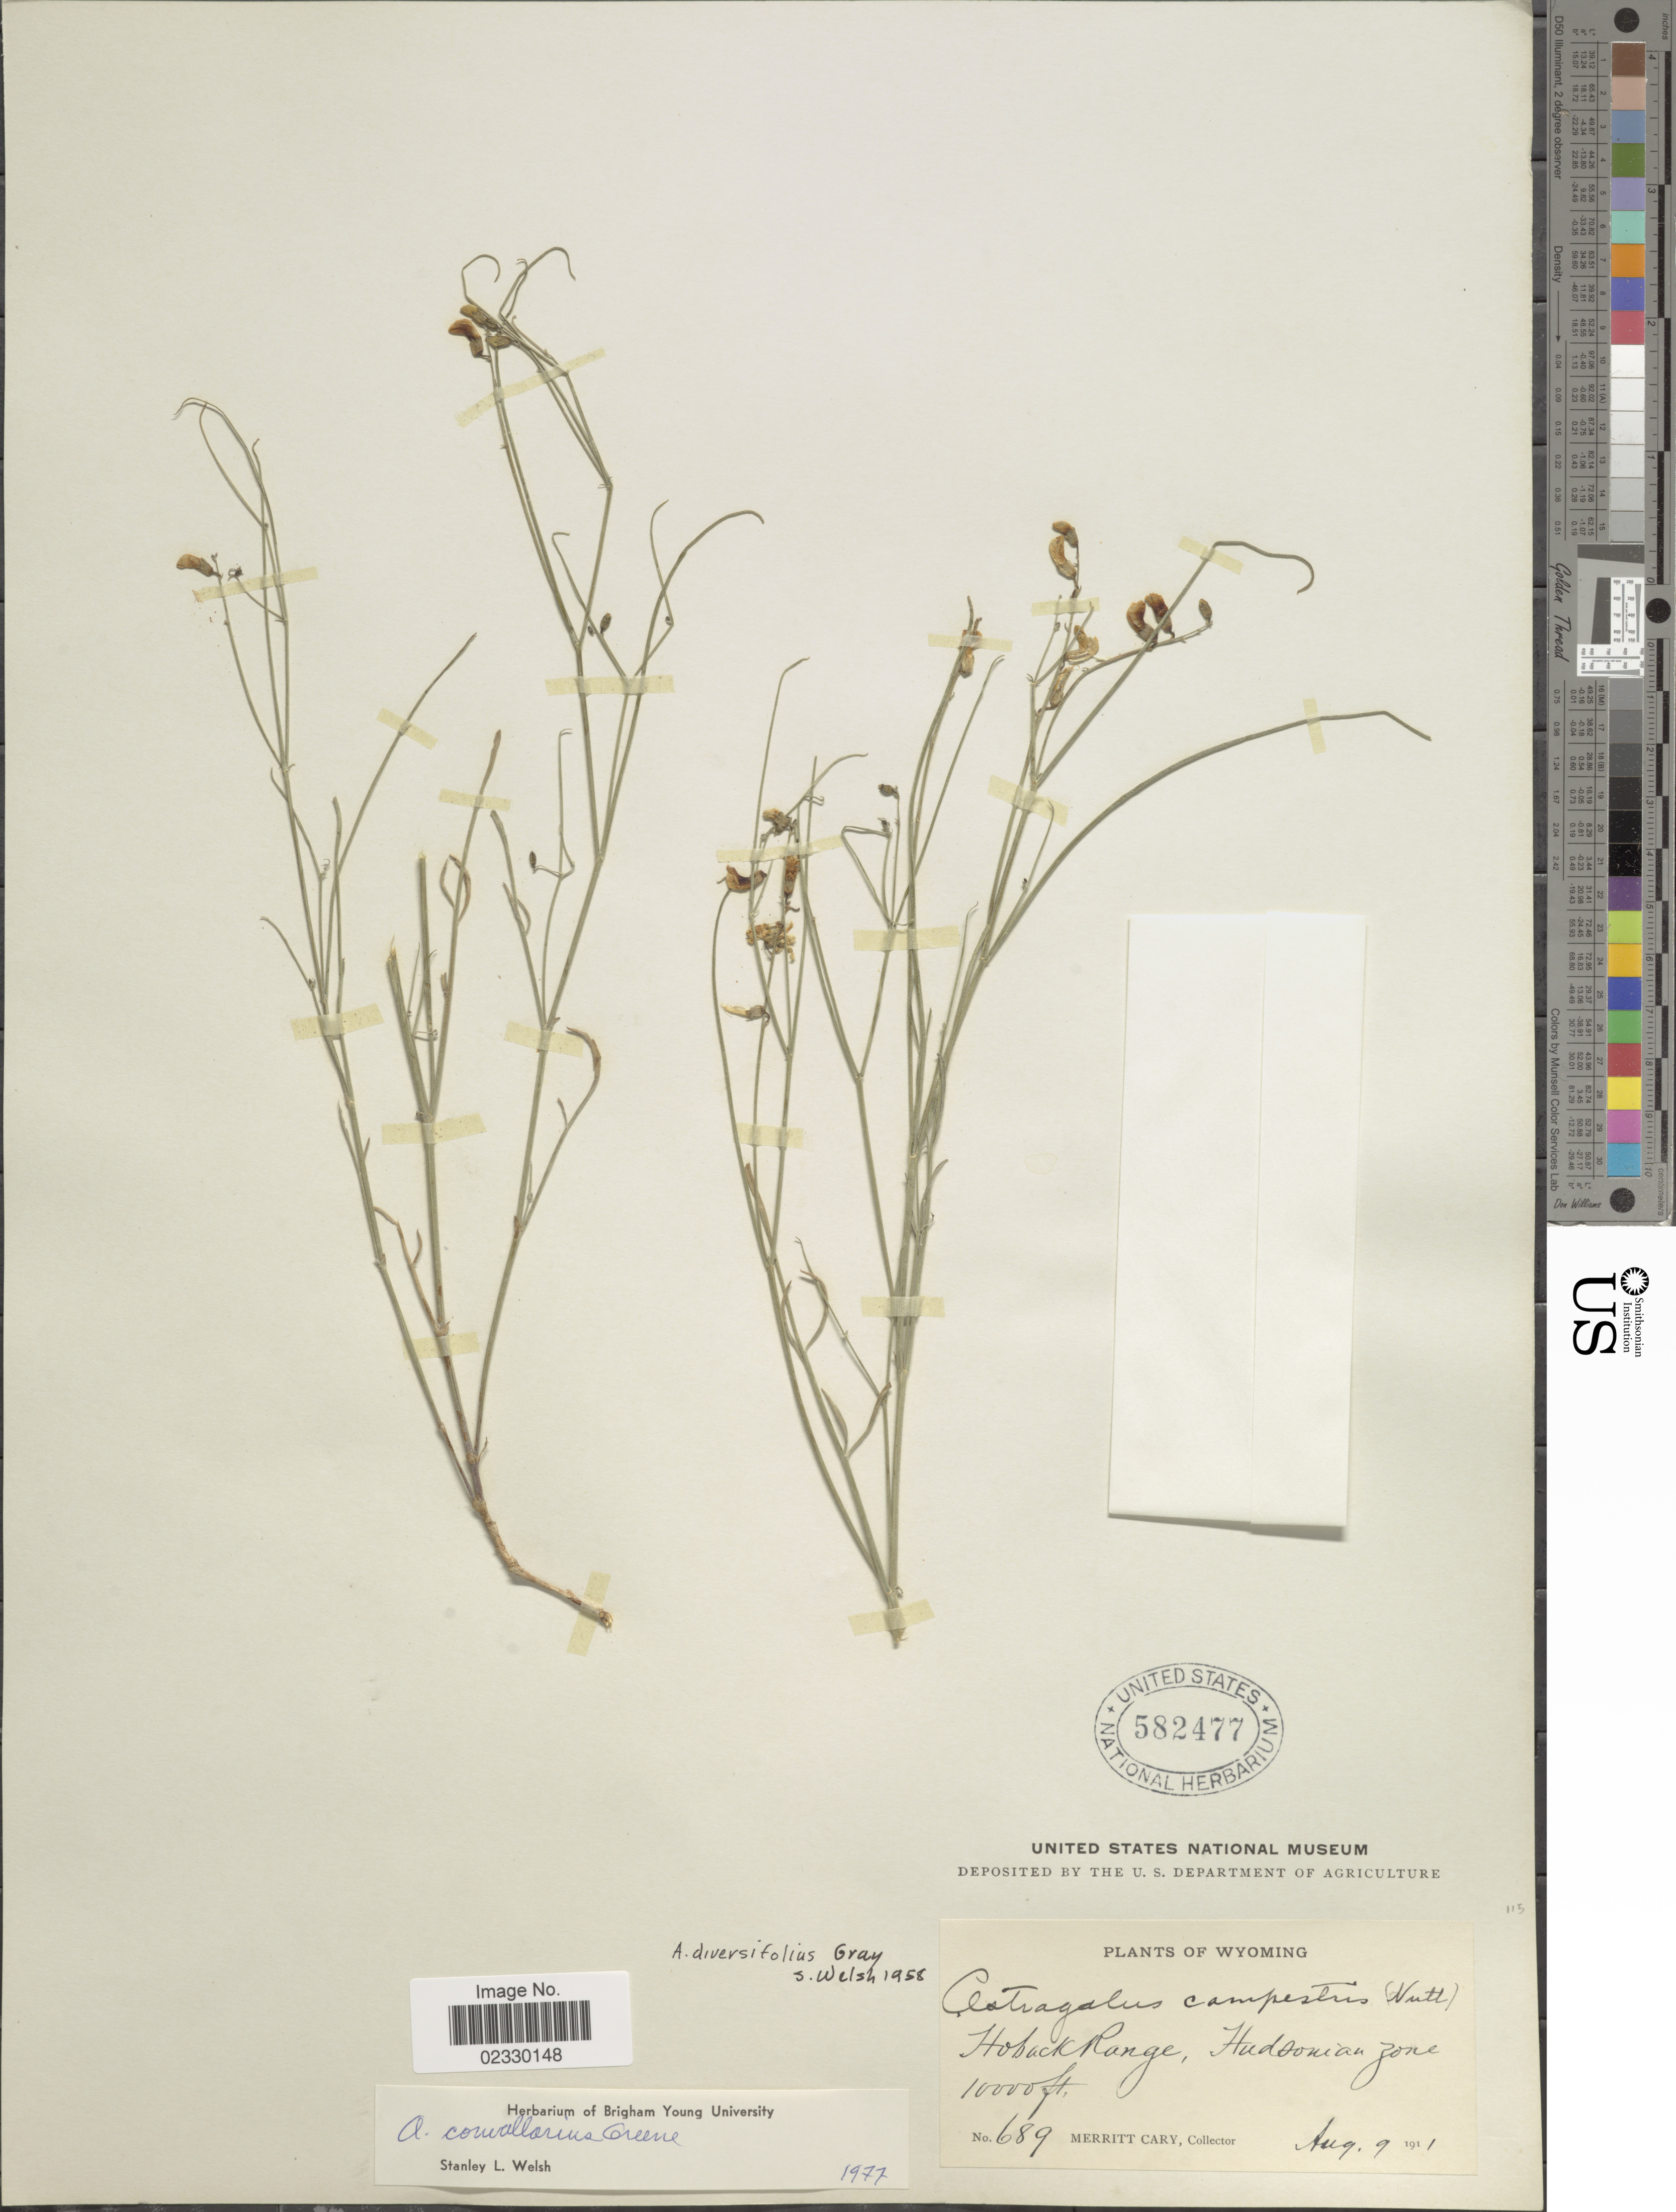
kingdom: Plantae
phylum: Tracheophyta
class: Magnoliopsida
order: Fabales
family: Fabaceae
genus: Astragalus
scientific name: Astragalus convallarius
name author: Greene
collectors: M. Cary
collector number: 689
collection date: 1911-08-09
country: United States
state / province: Wyoming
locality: Hoback Range, Hudsonian Zone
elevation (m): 305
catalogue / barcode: US 582477